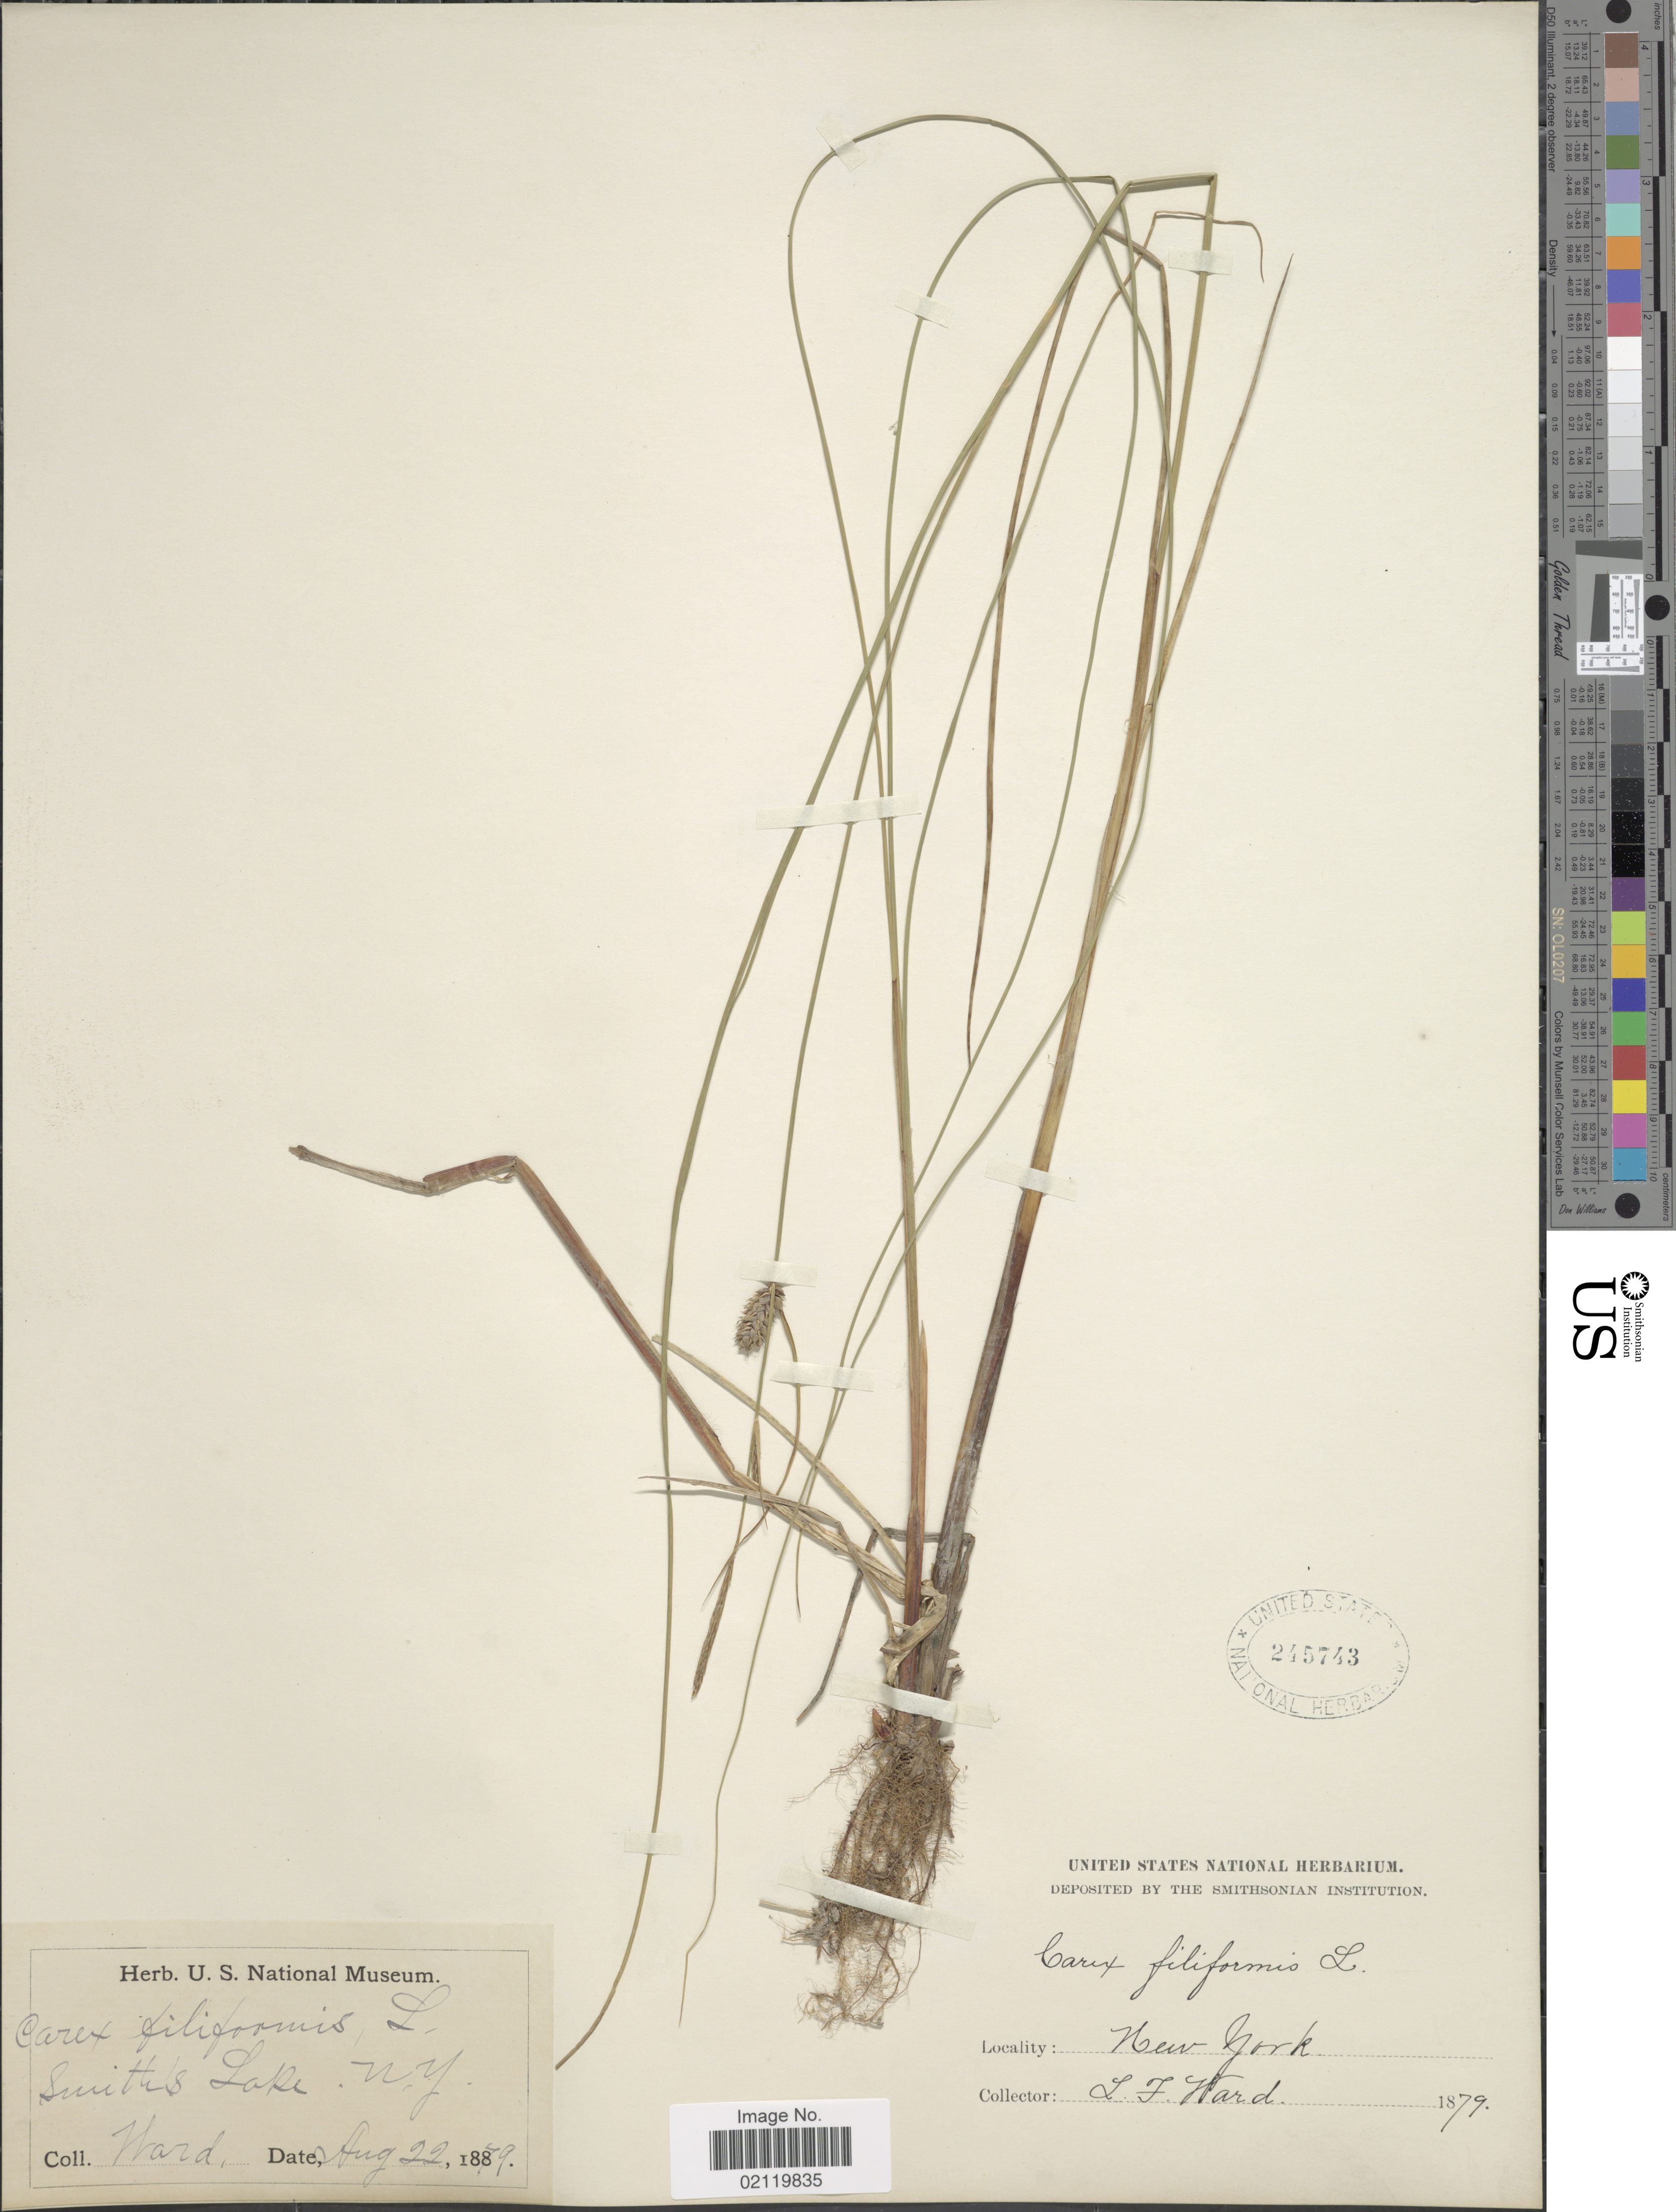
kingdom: Plantae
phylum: Tracheophyta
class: Liliopsida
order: Poales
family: Cyperaceae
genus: Carex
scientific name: Carex lasiocarpa var. americana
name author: Fernald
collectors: L. Ward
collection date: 1879-08-22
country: United States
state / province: New York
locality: Smith's Lake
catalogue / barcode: US 245743